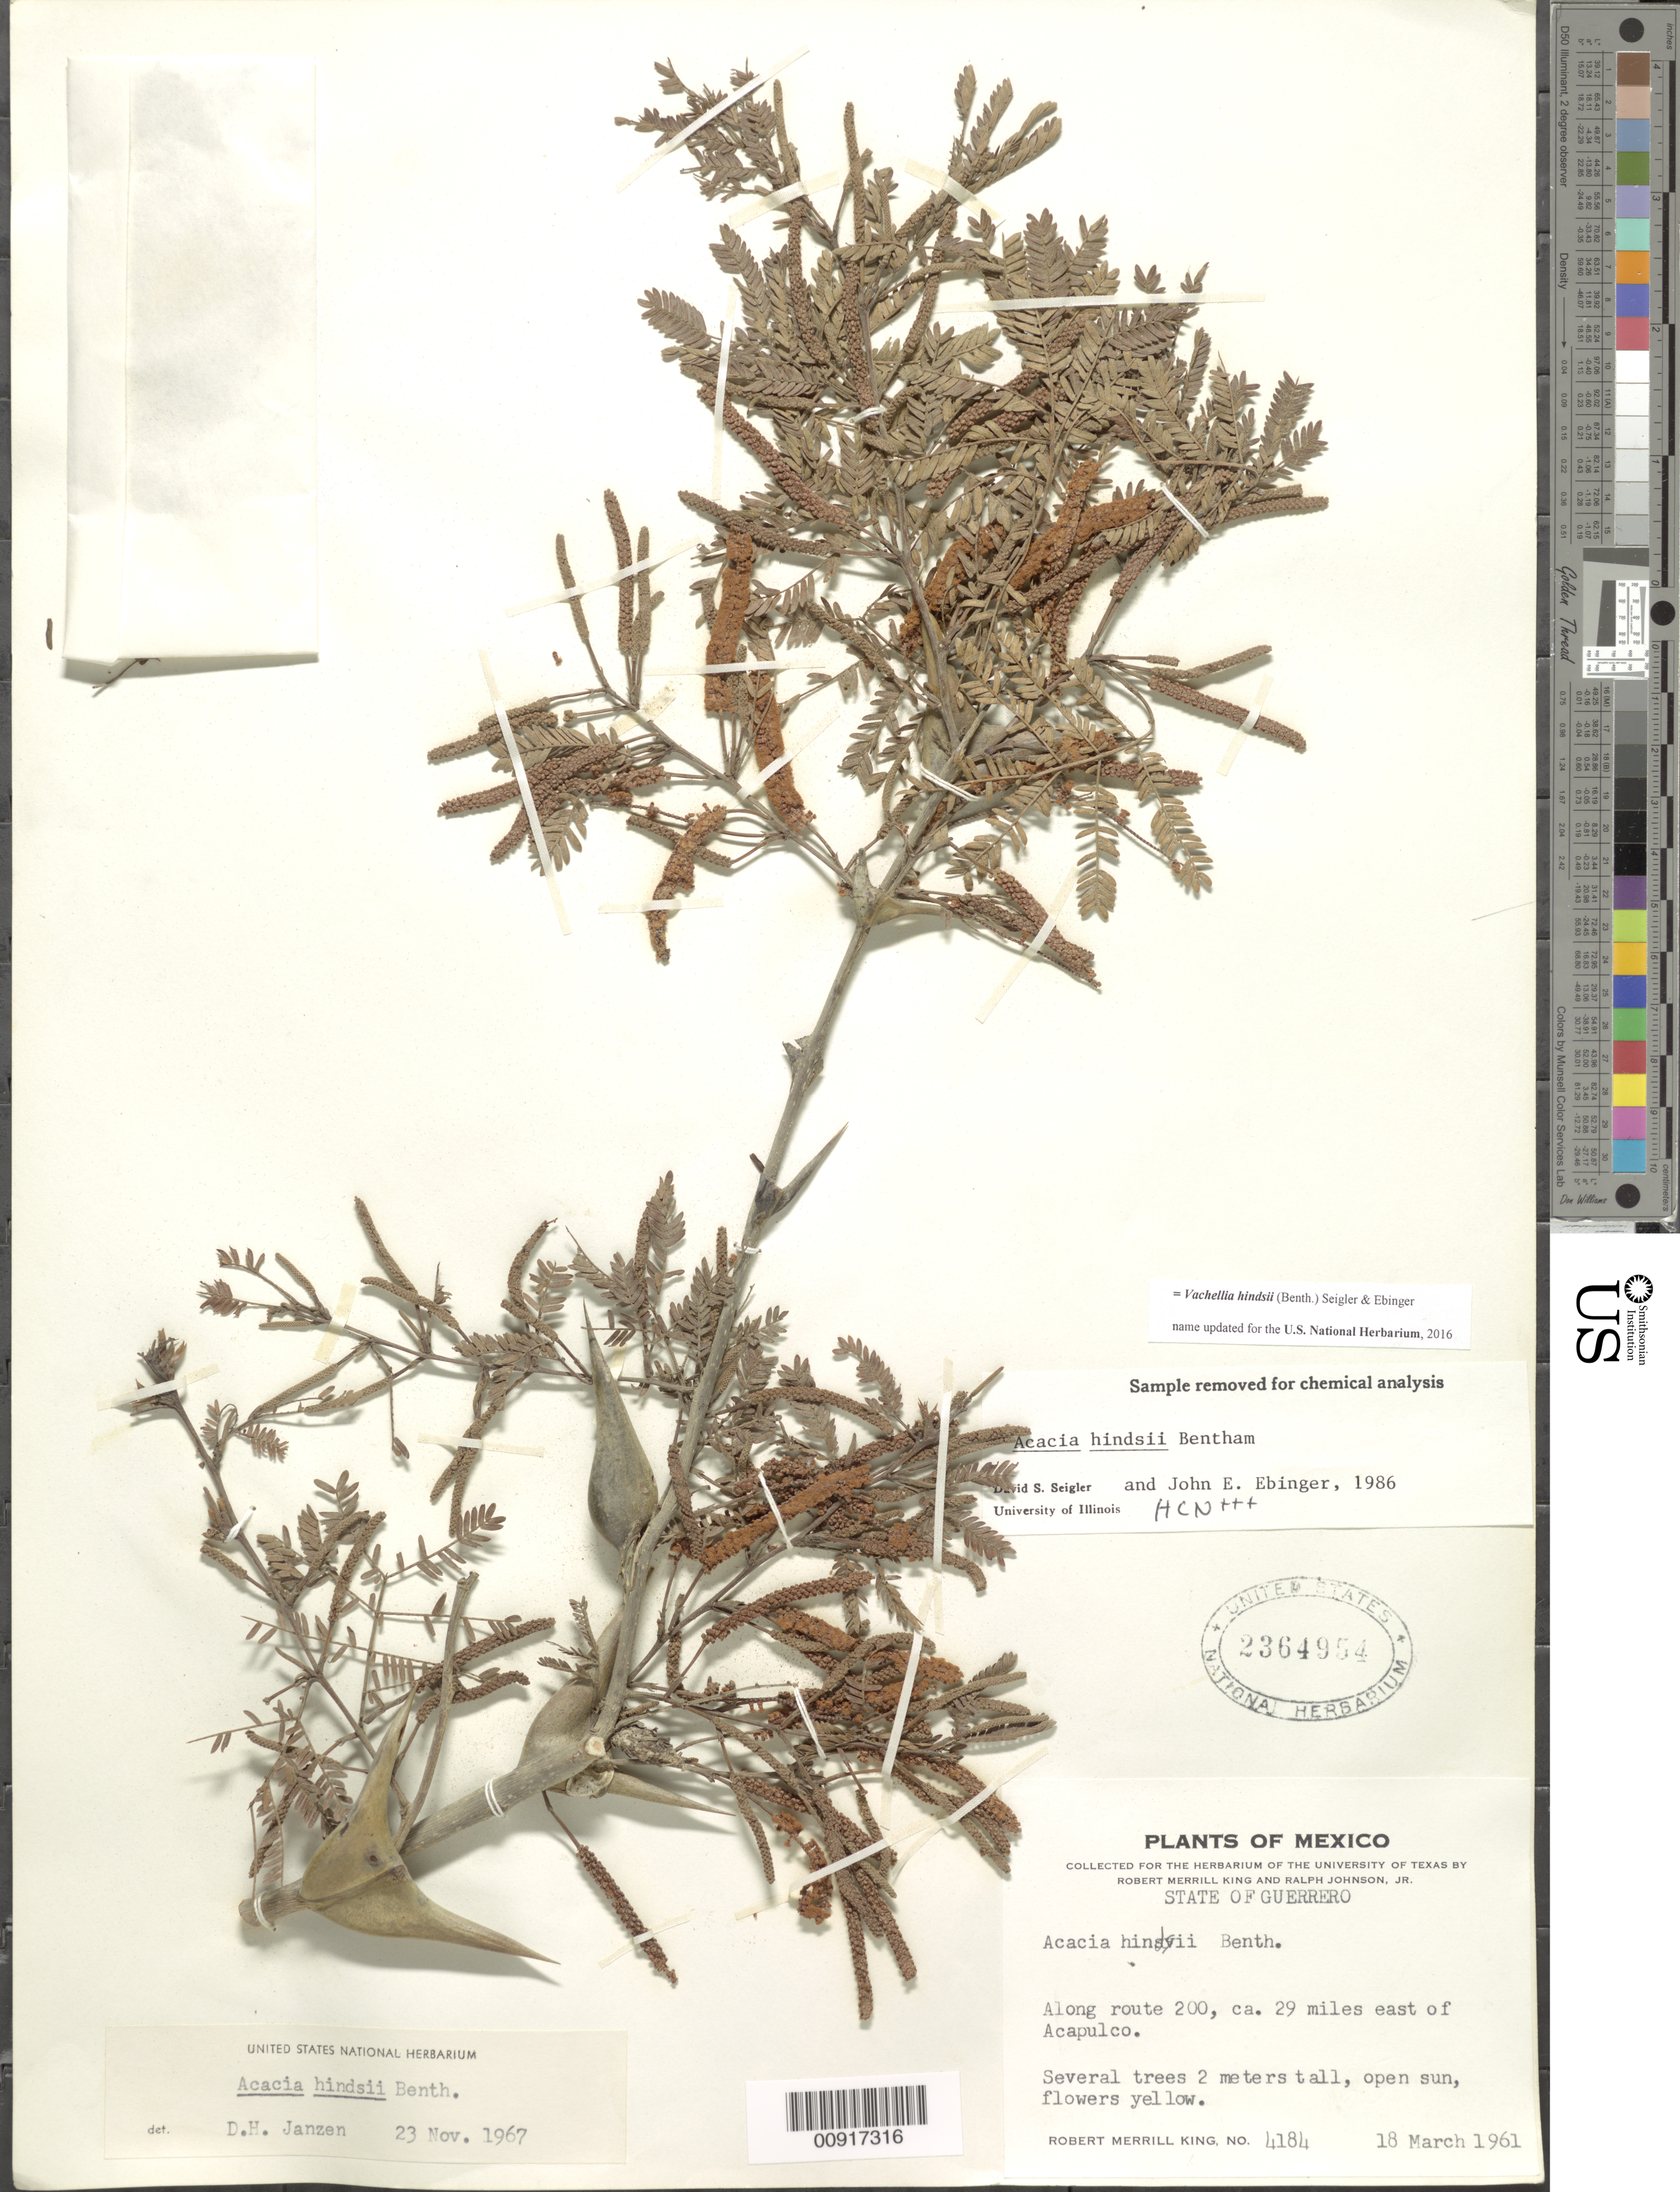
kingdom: Plantae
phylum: Tracheophyta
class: Magnoliopsida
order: Fabales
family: Fabaceae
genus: Vachellia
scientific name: Vachellia hindsii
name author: (Benth.) Seigler & Ebinger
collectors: R. M. King & R. Johnson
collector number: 4184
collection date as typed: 18 Mar 1961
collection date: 1961-03-18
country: Mexico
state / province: Guerrero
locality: Along route 200, ca. 29 miles east of Acapulco.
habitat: Open sun.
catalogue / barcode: US 2364954